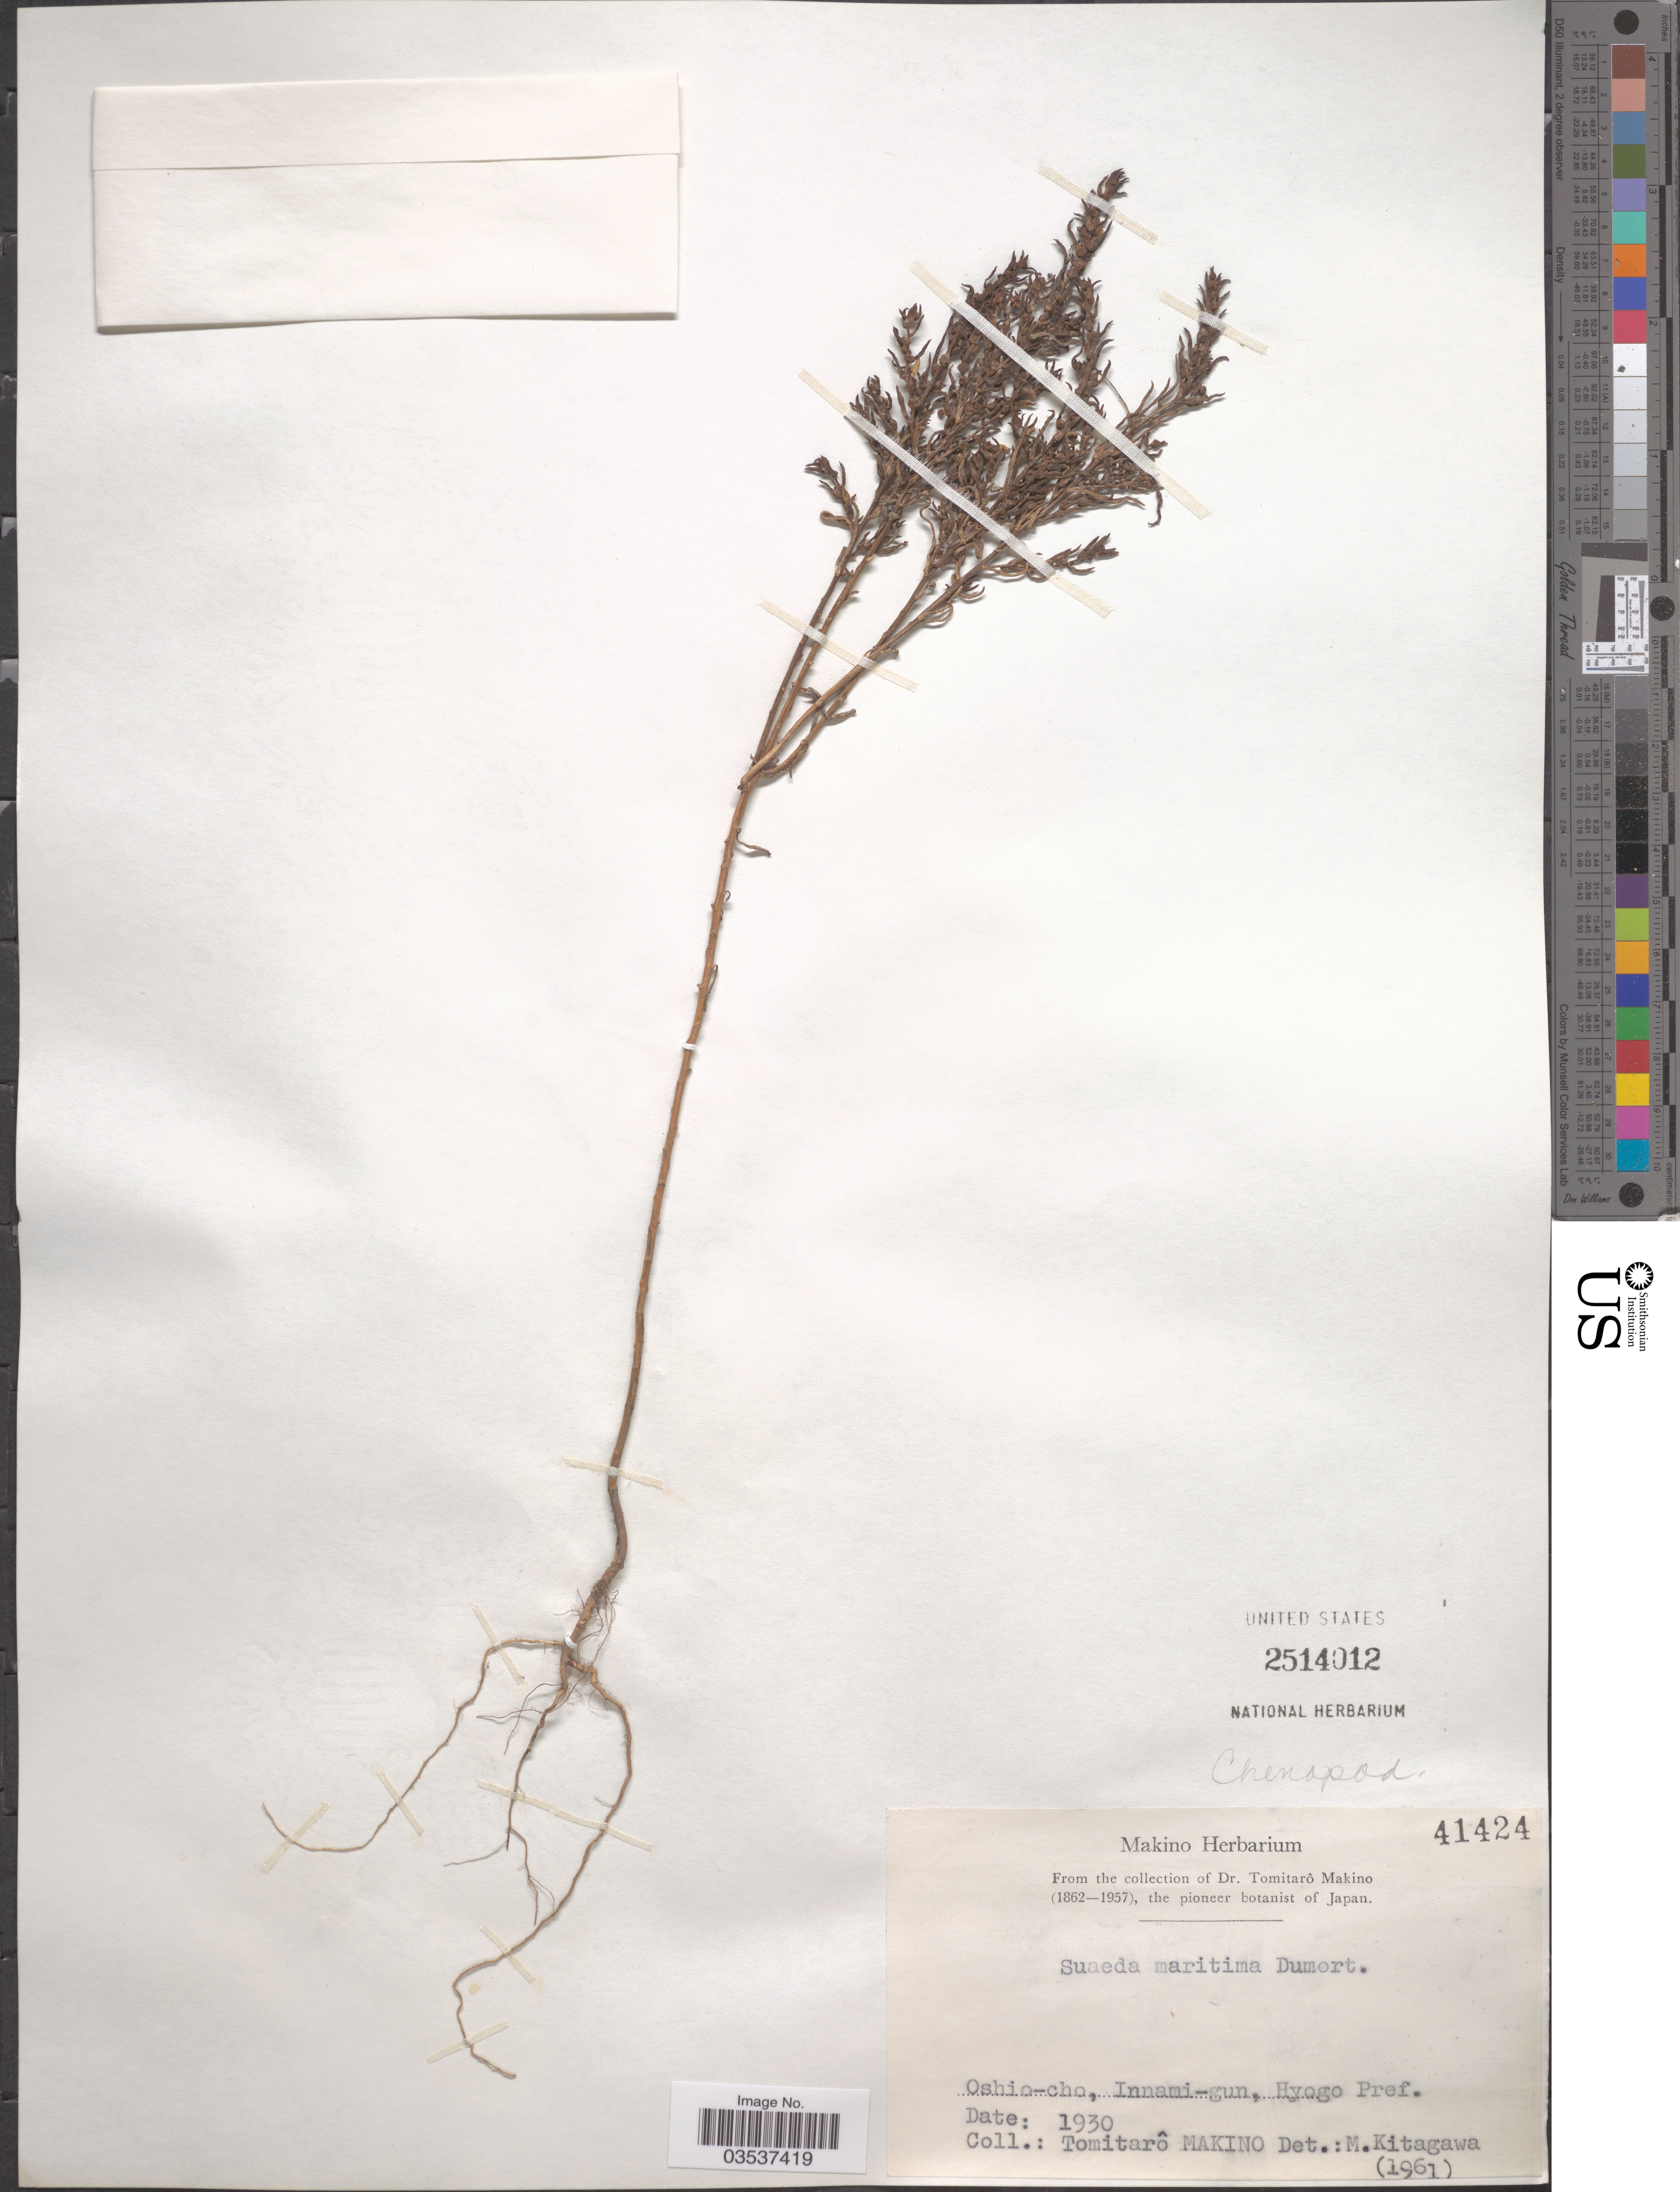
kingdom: Plantae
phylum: Tracheophyta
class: Magnoliopsida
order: Caryophyllales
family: Amaranthaceae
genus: Suaeda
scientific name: Suaeda maritima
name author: (L.) Dumort.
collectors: T. Makino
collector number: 41424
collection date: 1930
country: Japan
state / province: Hyogo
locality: Oshio-cho, Innami-gun, Hyogo Pref.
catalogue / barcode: US 2514012